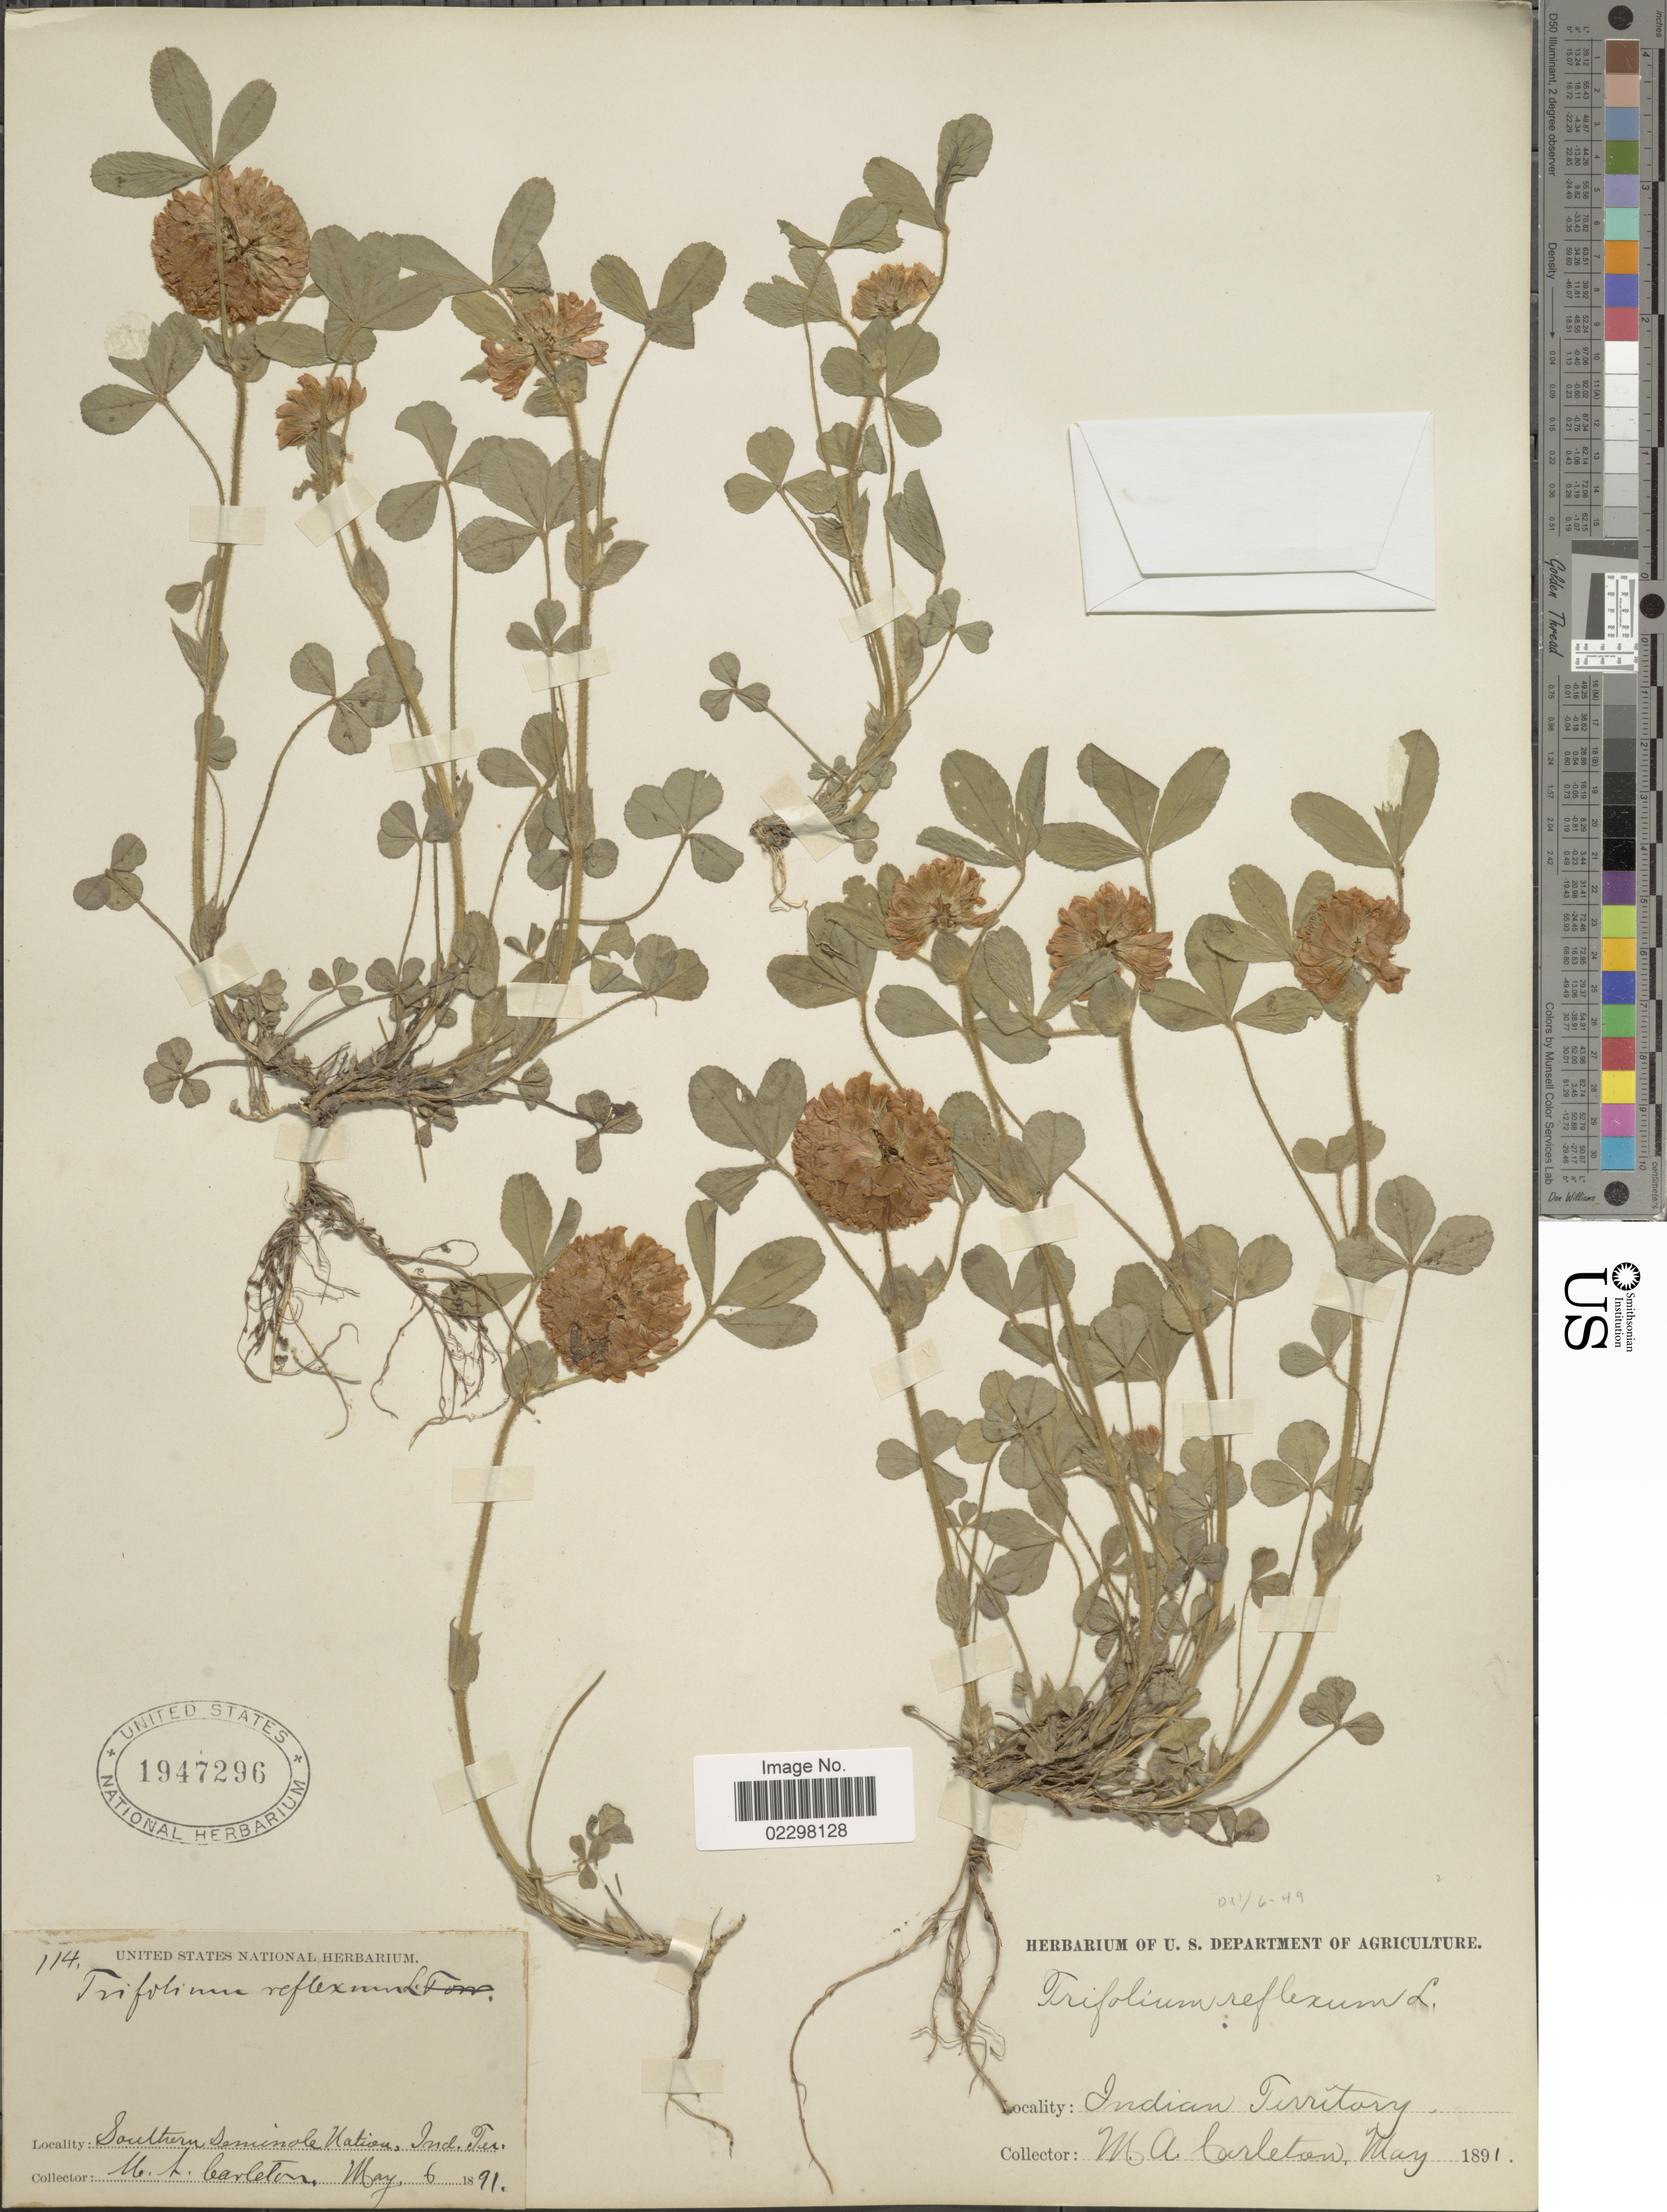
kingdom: Plantae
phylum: Tracheophyta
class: Magnoliopsida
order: Fabales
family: Fabaceae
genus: Trifolium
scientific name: Trifolium reflexum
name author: L.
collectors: M. A. Carleton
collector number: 114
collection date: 1891-05-06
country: United States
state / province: Oklahoma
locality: Indian Territory, Southern Seminole Nation.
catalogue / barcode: US 1947296